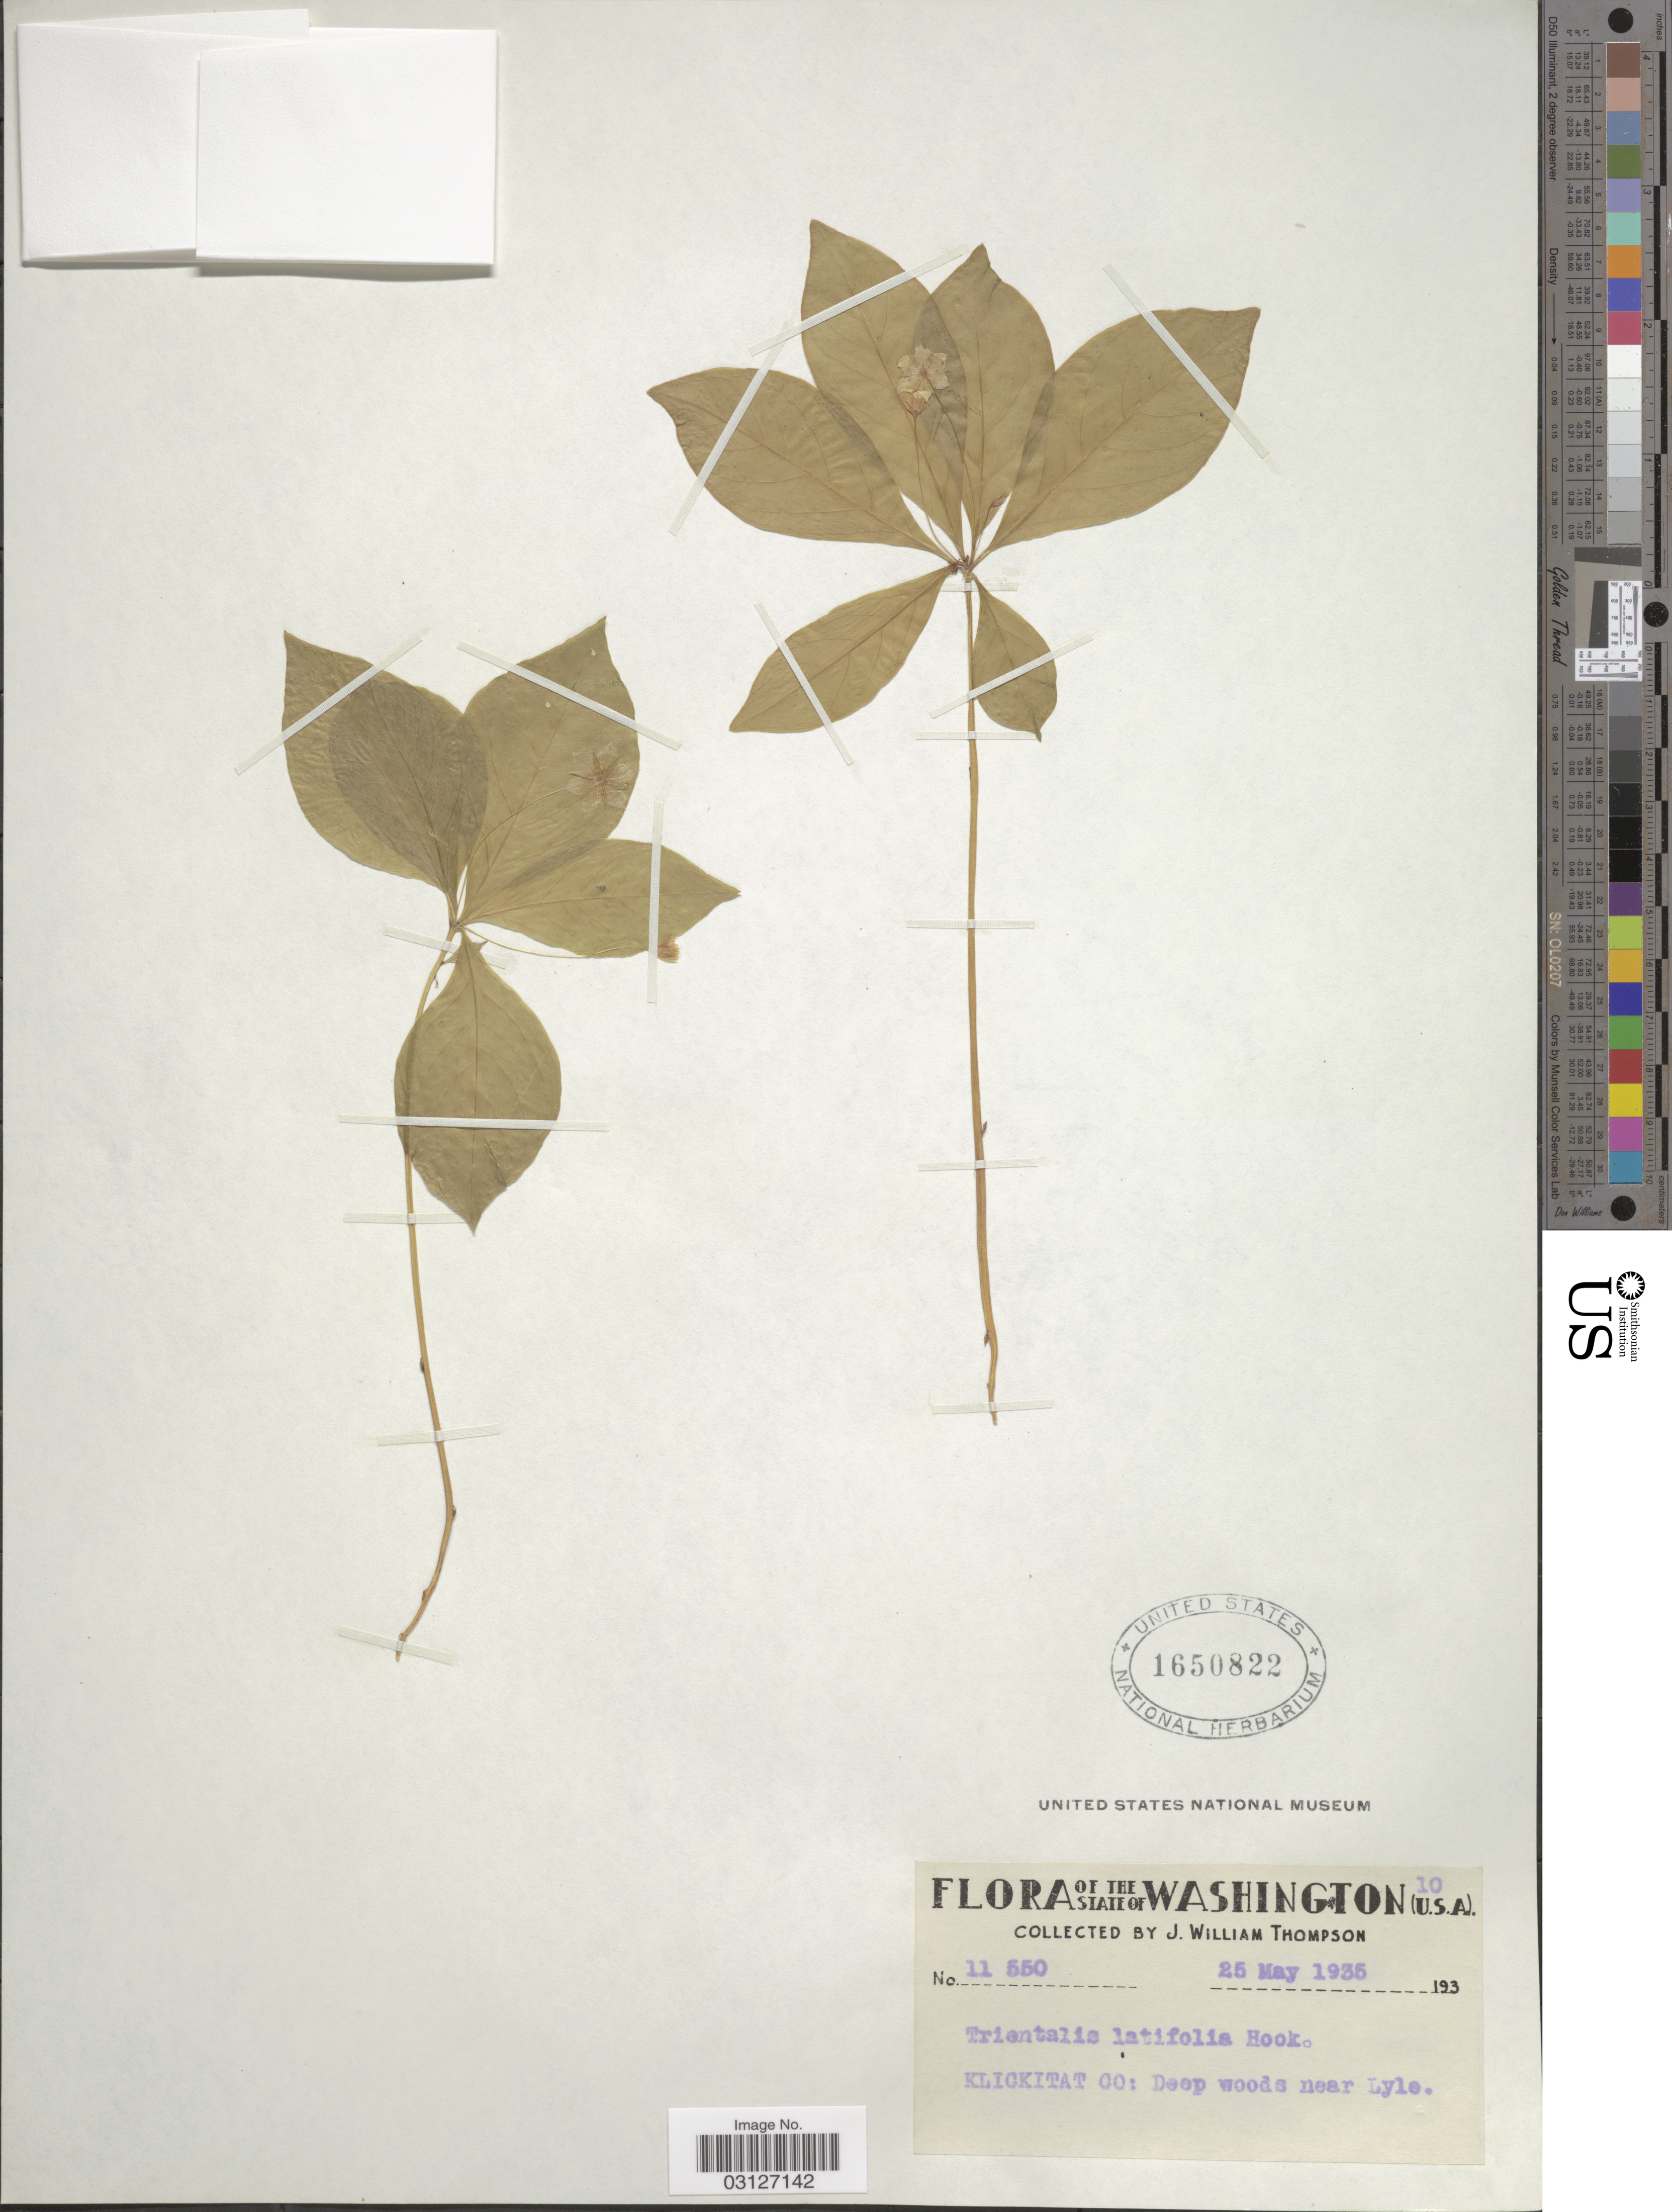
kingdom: Plantae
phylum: Tracheophyta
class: Magnoliopsida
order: Ericales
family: Primulaceae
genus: Trientalis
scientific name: Trientalis latifolia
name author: Hook.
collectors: J. W. Thompson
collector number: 11550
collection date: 1935-05-25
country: United States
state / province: Washington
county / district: Klickitat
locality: Klickitat Co: Deep woods near Lyle.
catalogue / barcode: US 1650822